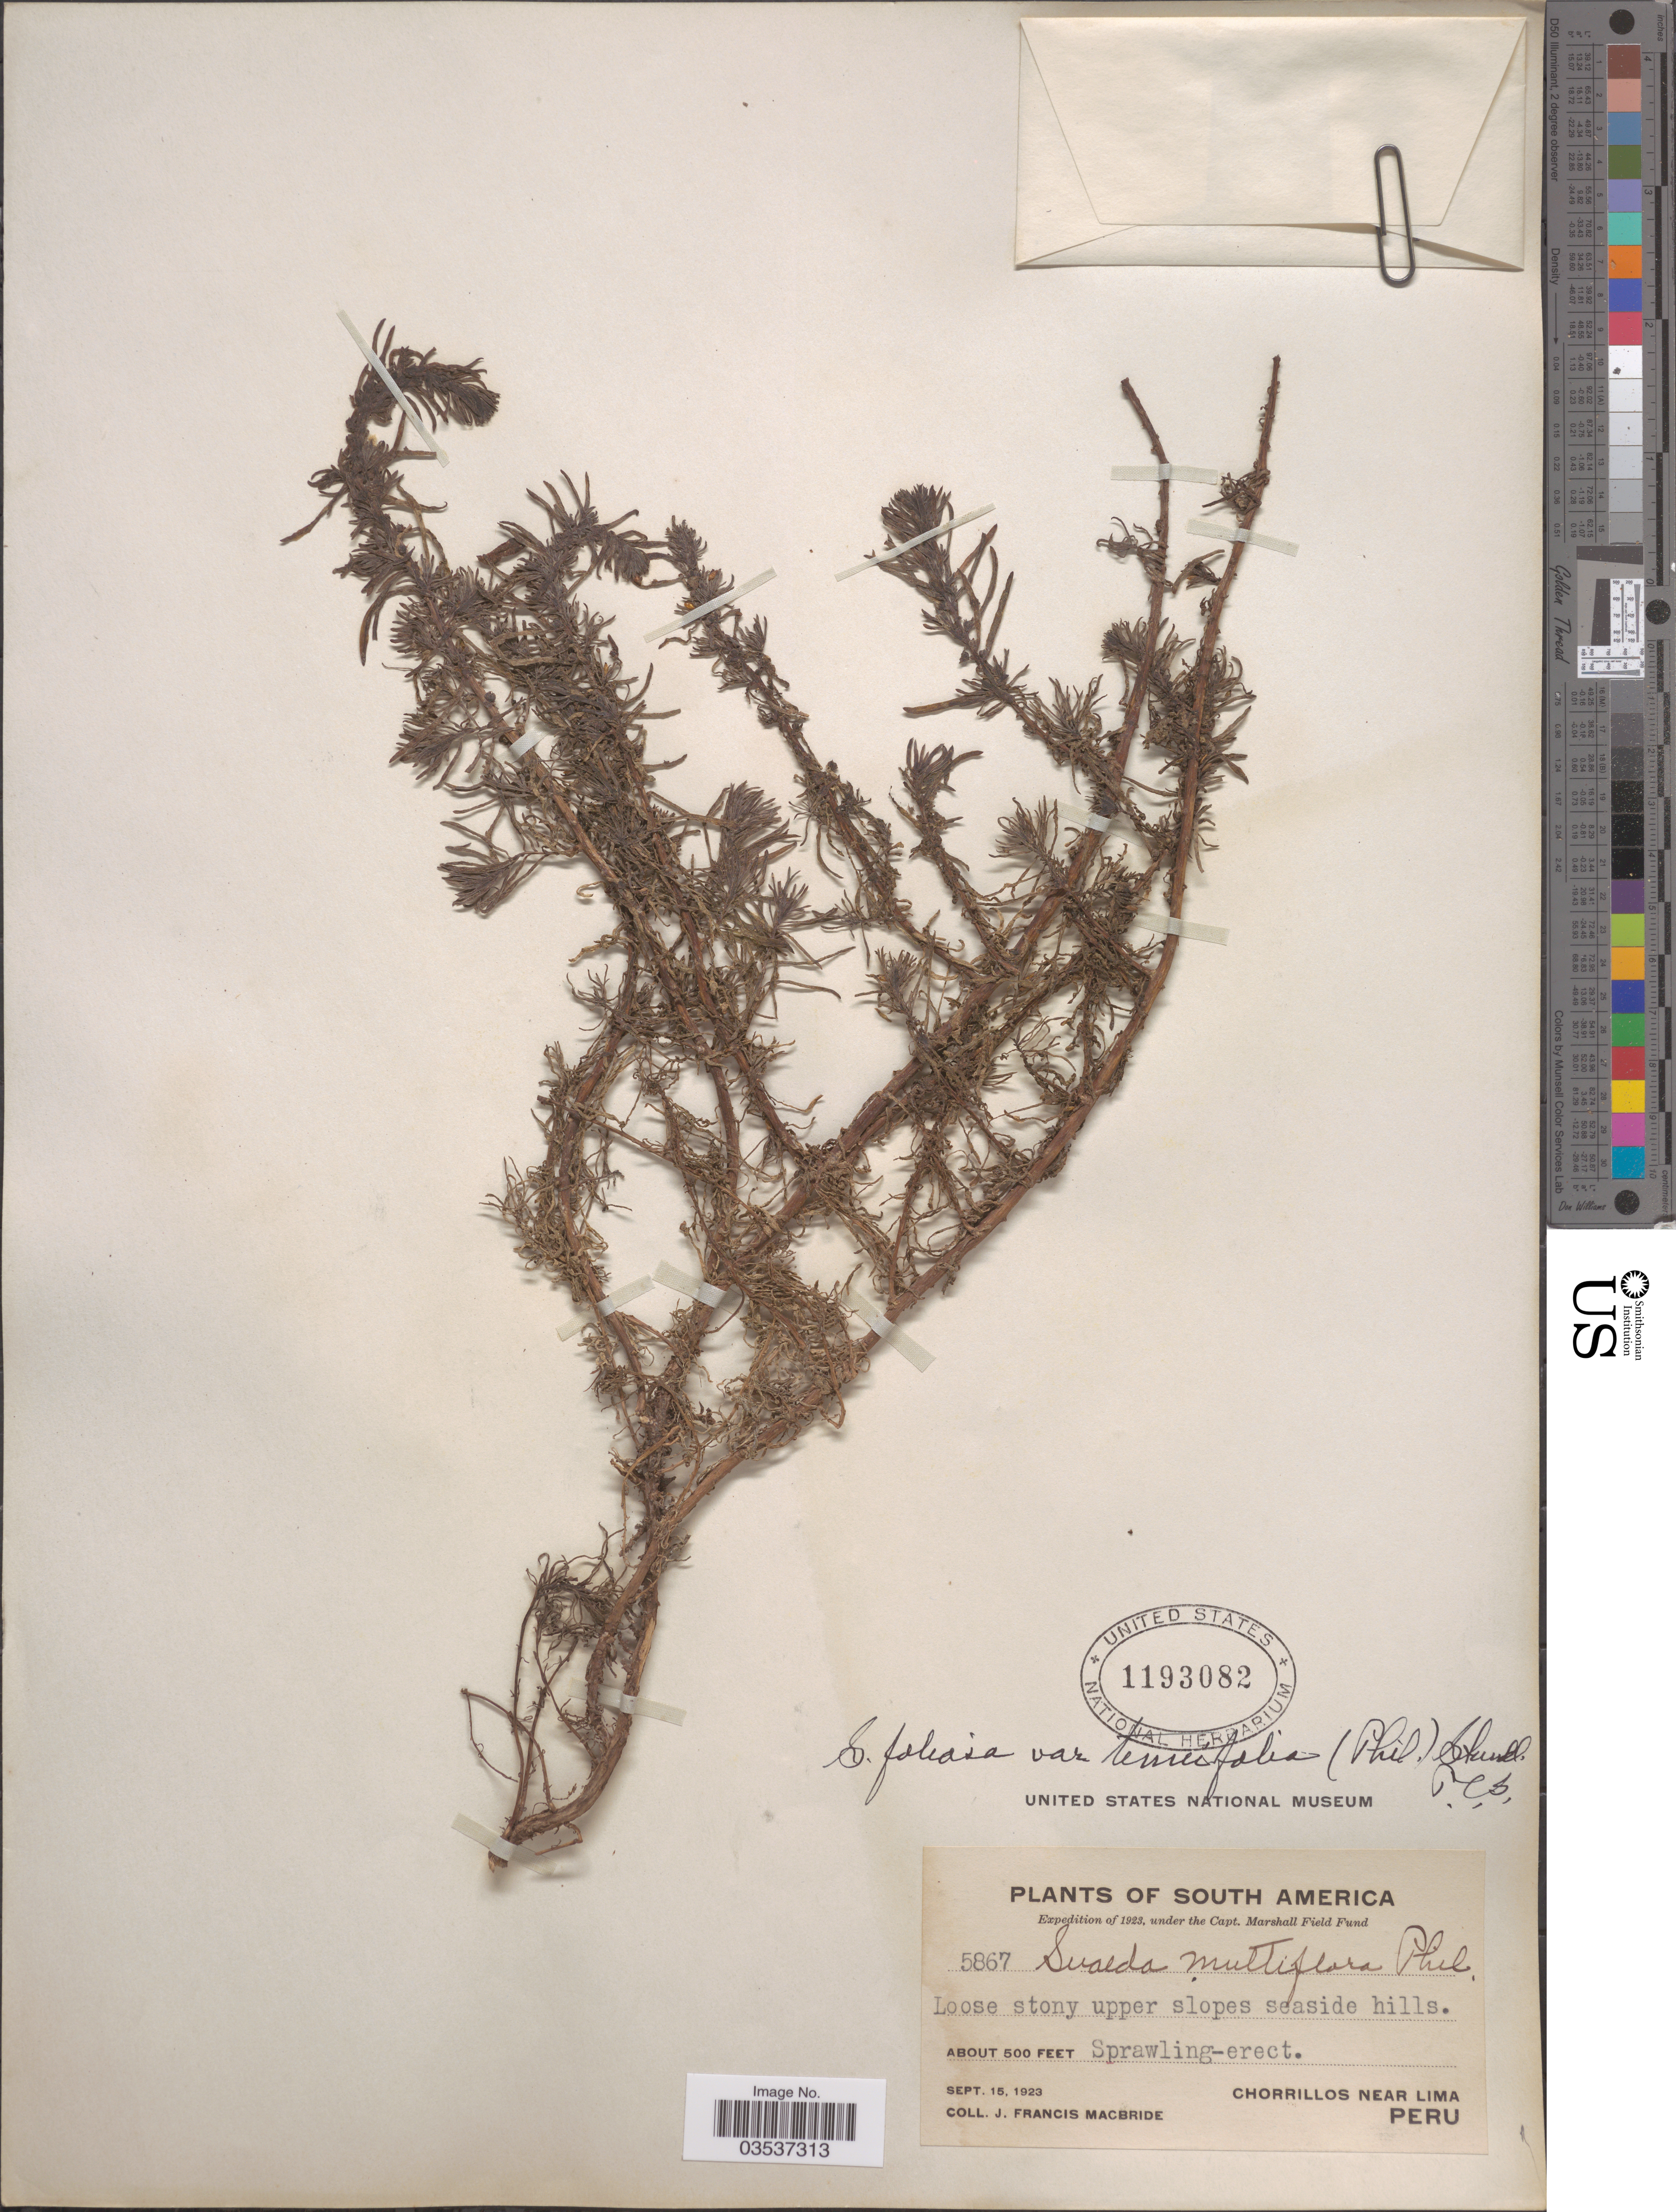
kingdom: Plantae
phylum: Tracheophyta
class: Magnoliopsida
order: Caryophyllales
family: Amaranthaceae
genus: Suaeda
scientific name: Suaeda foliosa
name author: Moq.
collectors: J. F. Macbride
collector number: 5867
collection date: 1923-09-15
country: Peru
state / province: Lima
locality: Chorrillos near Lima.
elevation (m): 152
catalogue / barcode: US 1193082